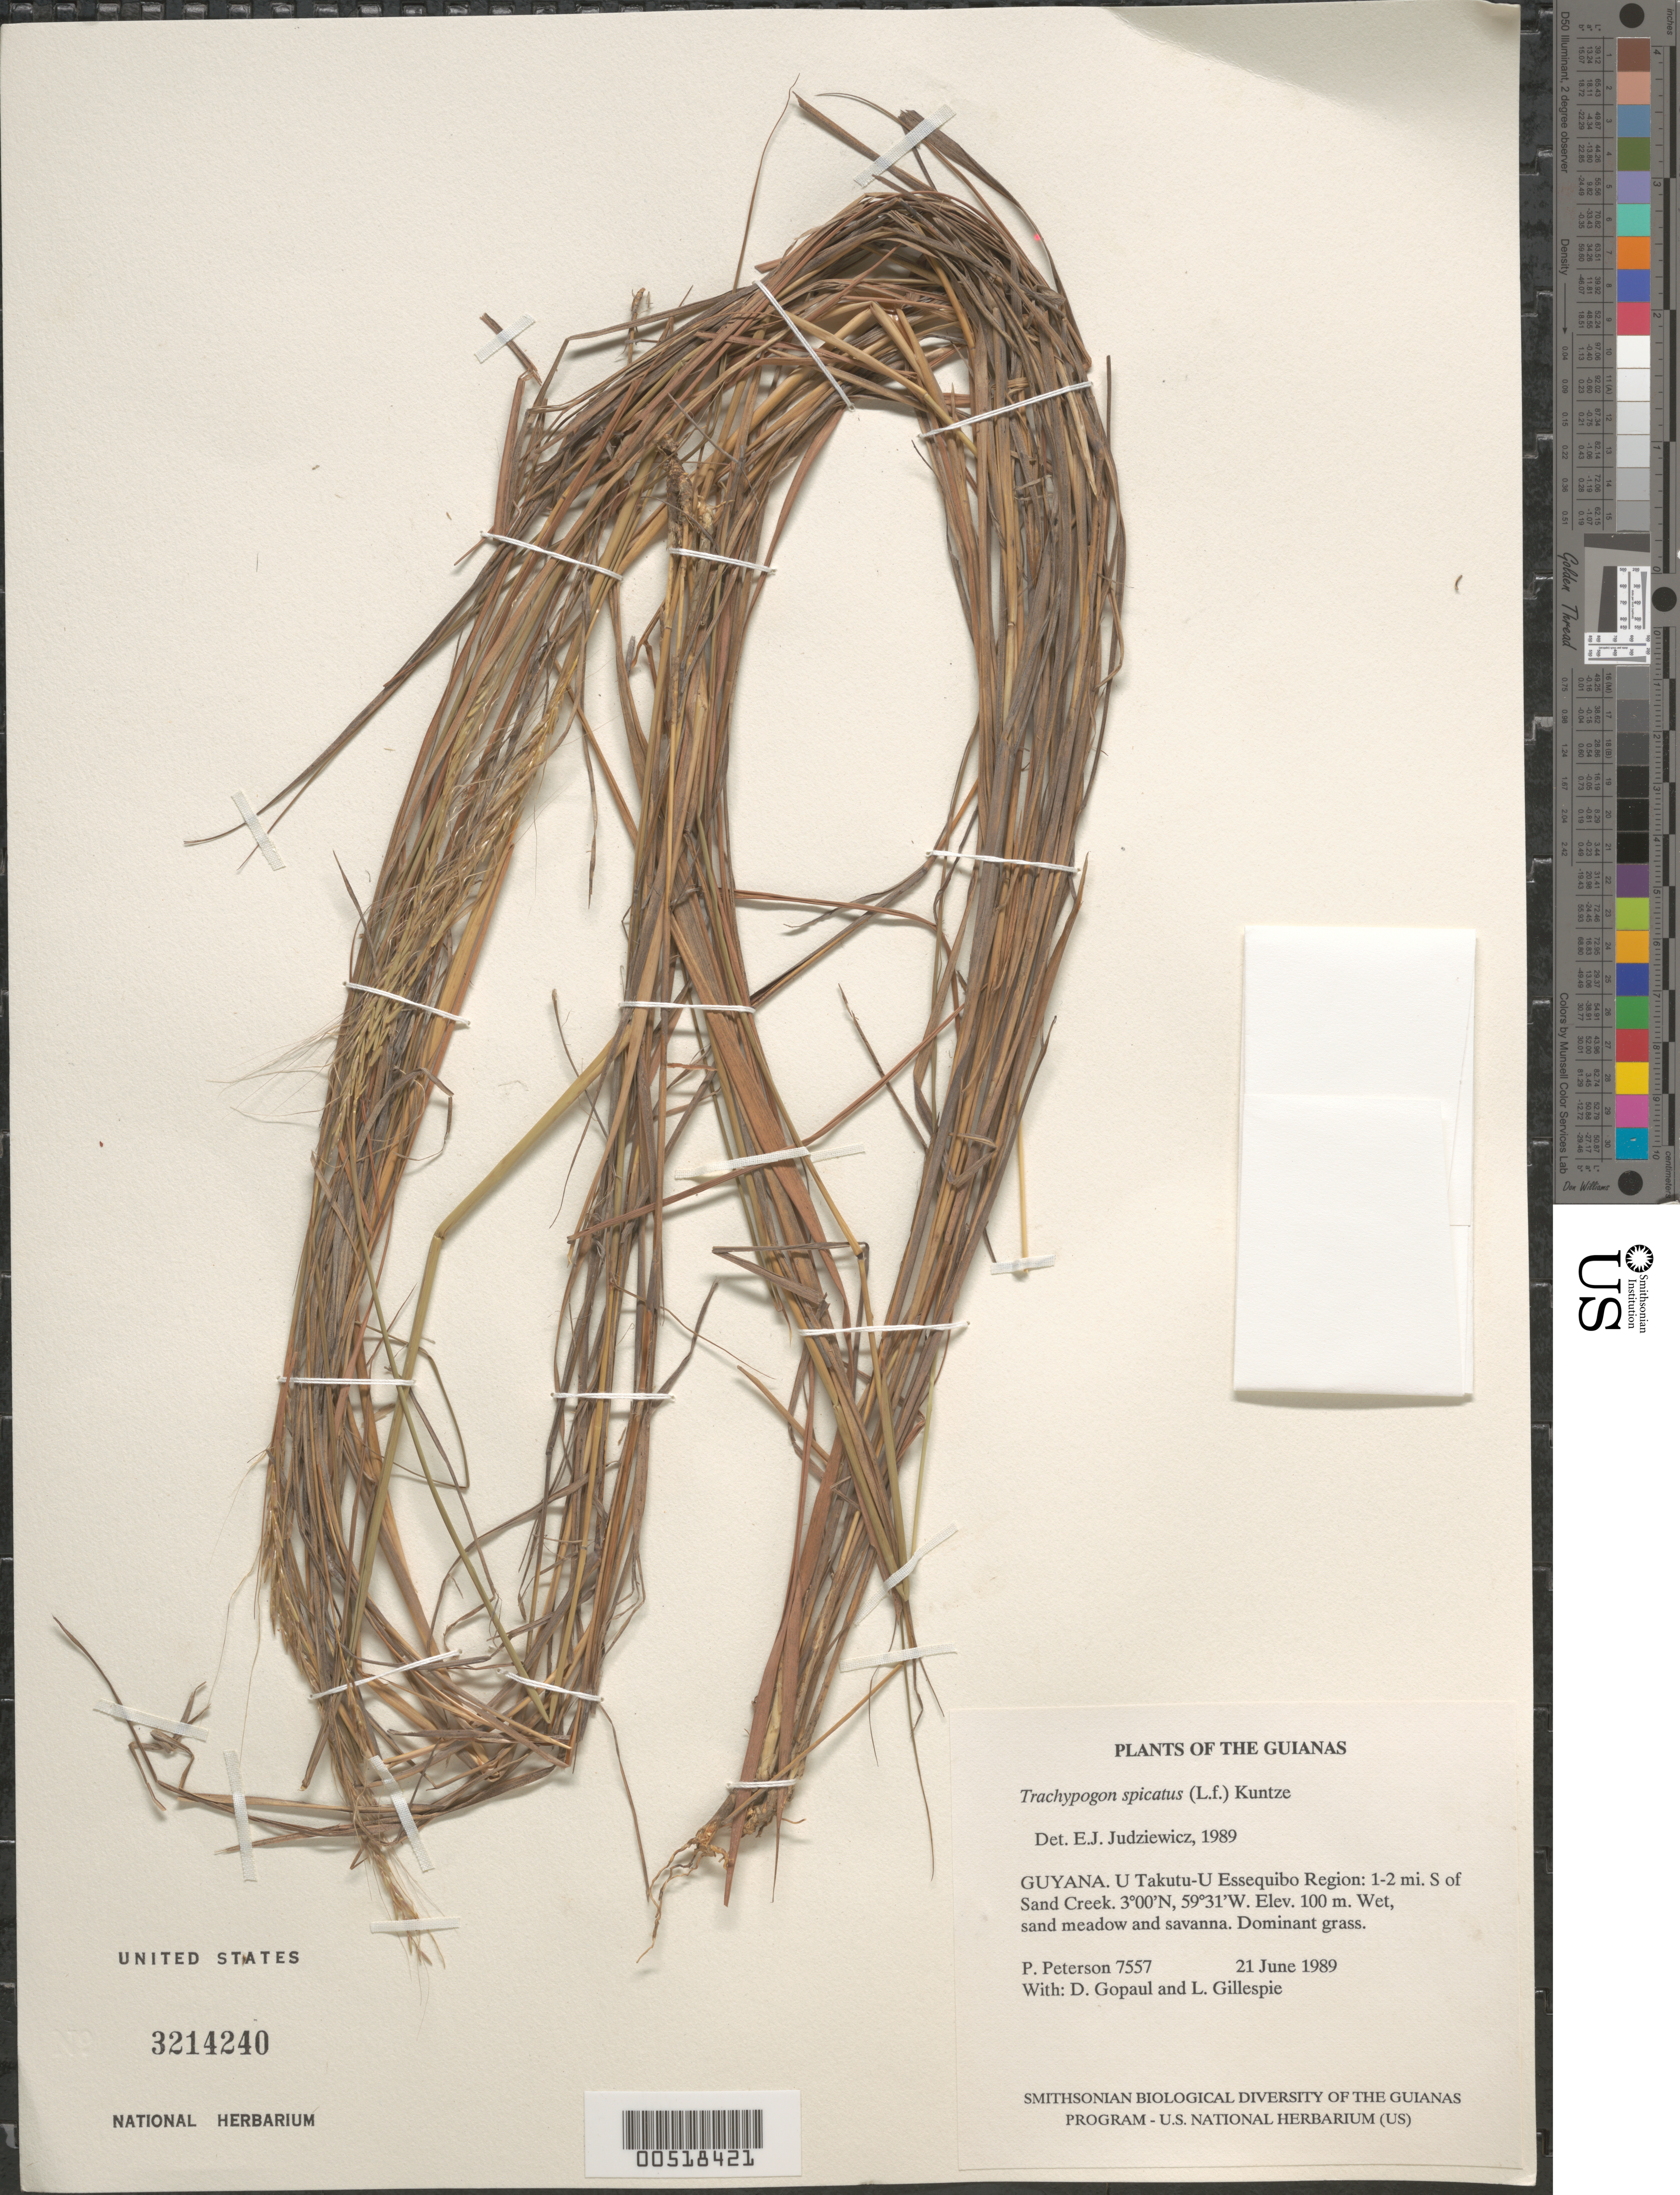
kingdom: Plantae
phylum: Tracheophyta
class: Liliopsida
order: Poales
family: Poaceae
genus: Trachypogon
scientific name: Trachypogon spicatus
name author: (L. f.) Kuntze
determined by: Judziewicz, E. J.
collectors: P. M. Peterson, D. Gopaul & L. J. Gillespie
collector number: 7557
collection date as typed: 21 June 1989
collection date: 1989-06-21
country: Guyana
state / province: U. Takutu-U. Essequibo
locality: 1-2 mi. S of Sand Creek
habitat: Wet, sand meadow and savanna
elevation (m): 100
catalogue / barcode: US 3214240